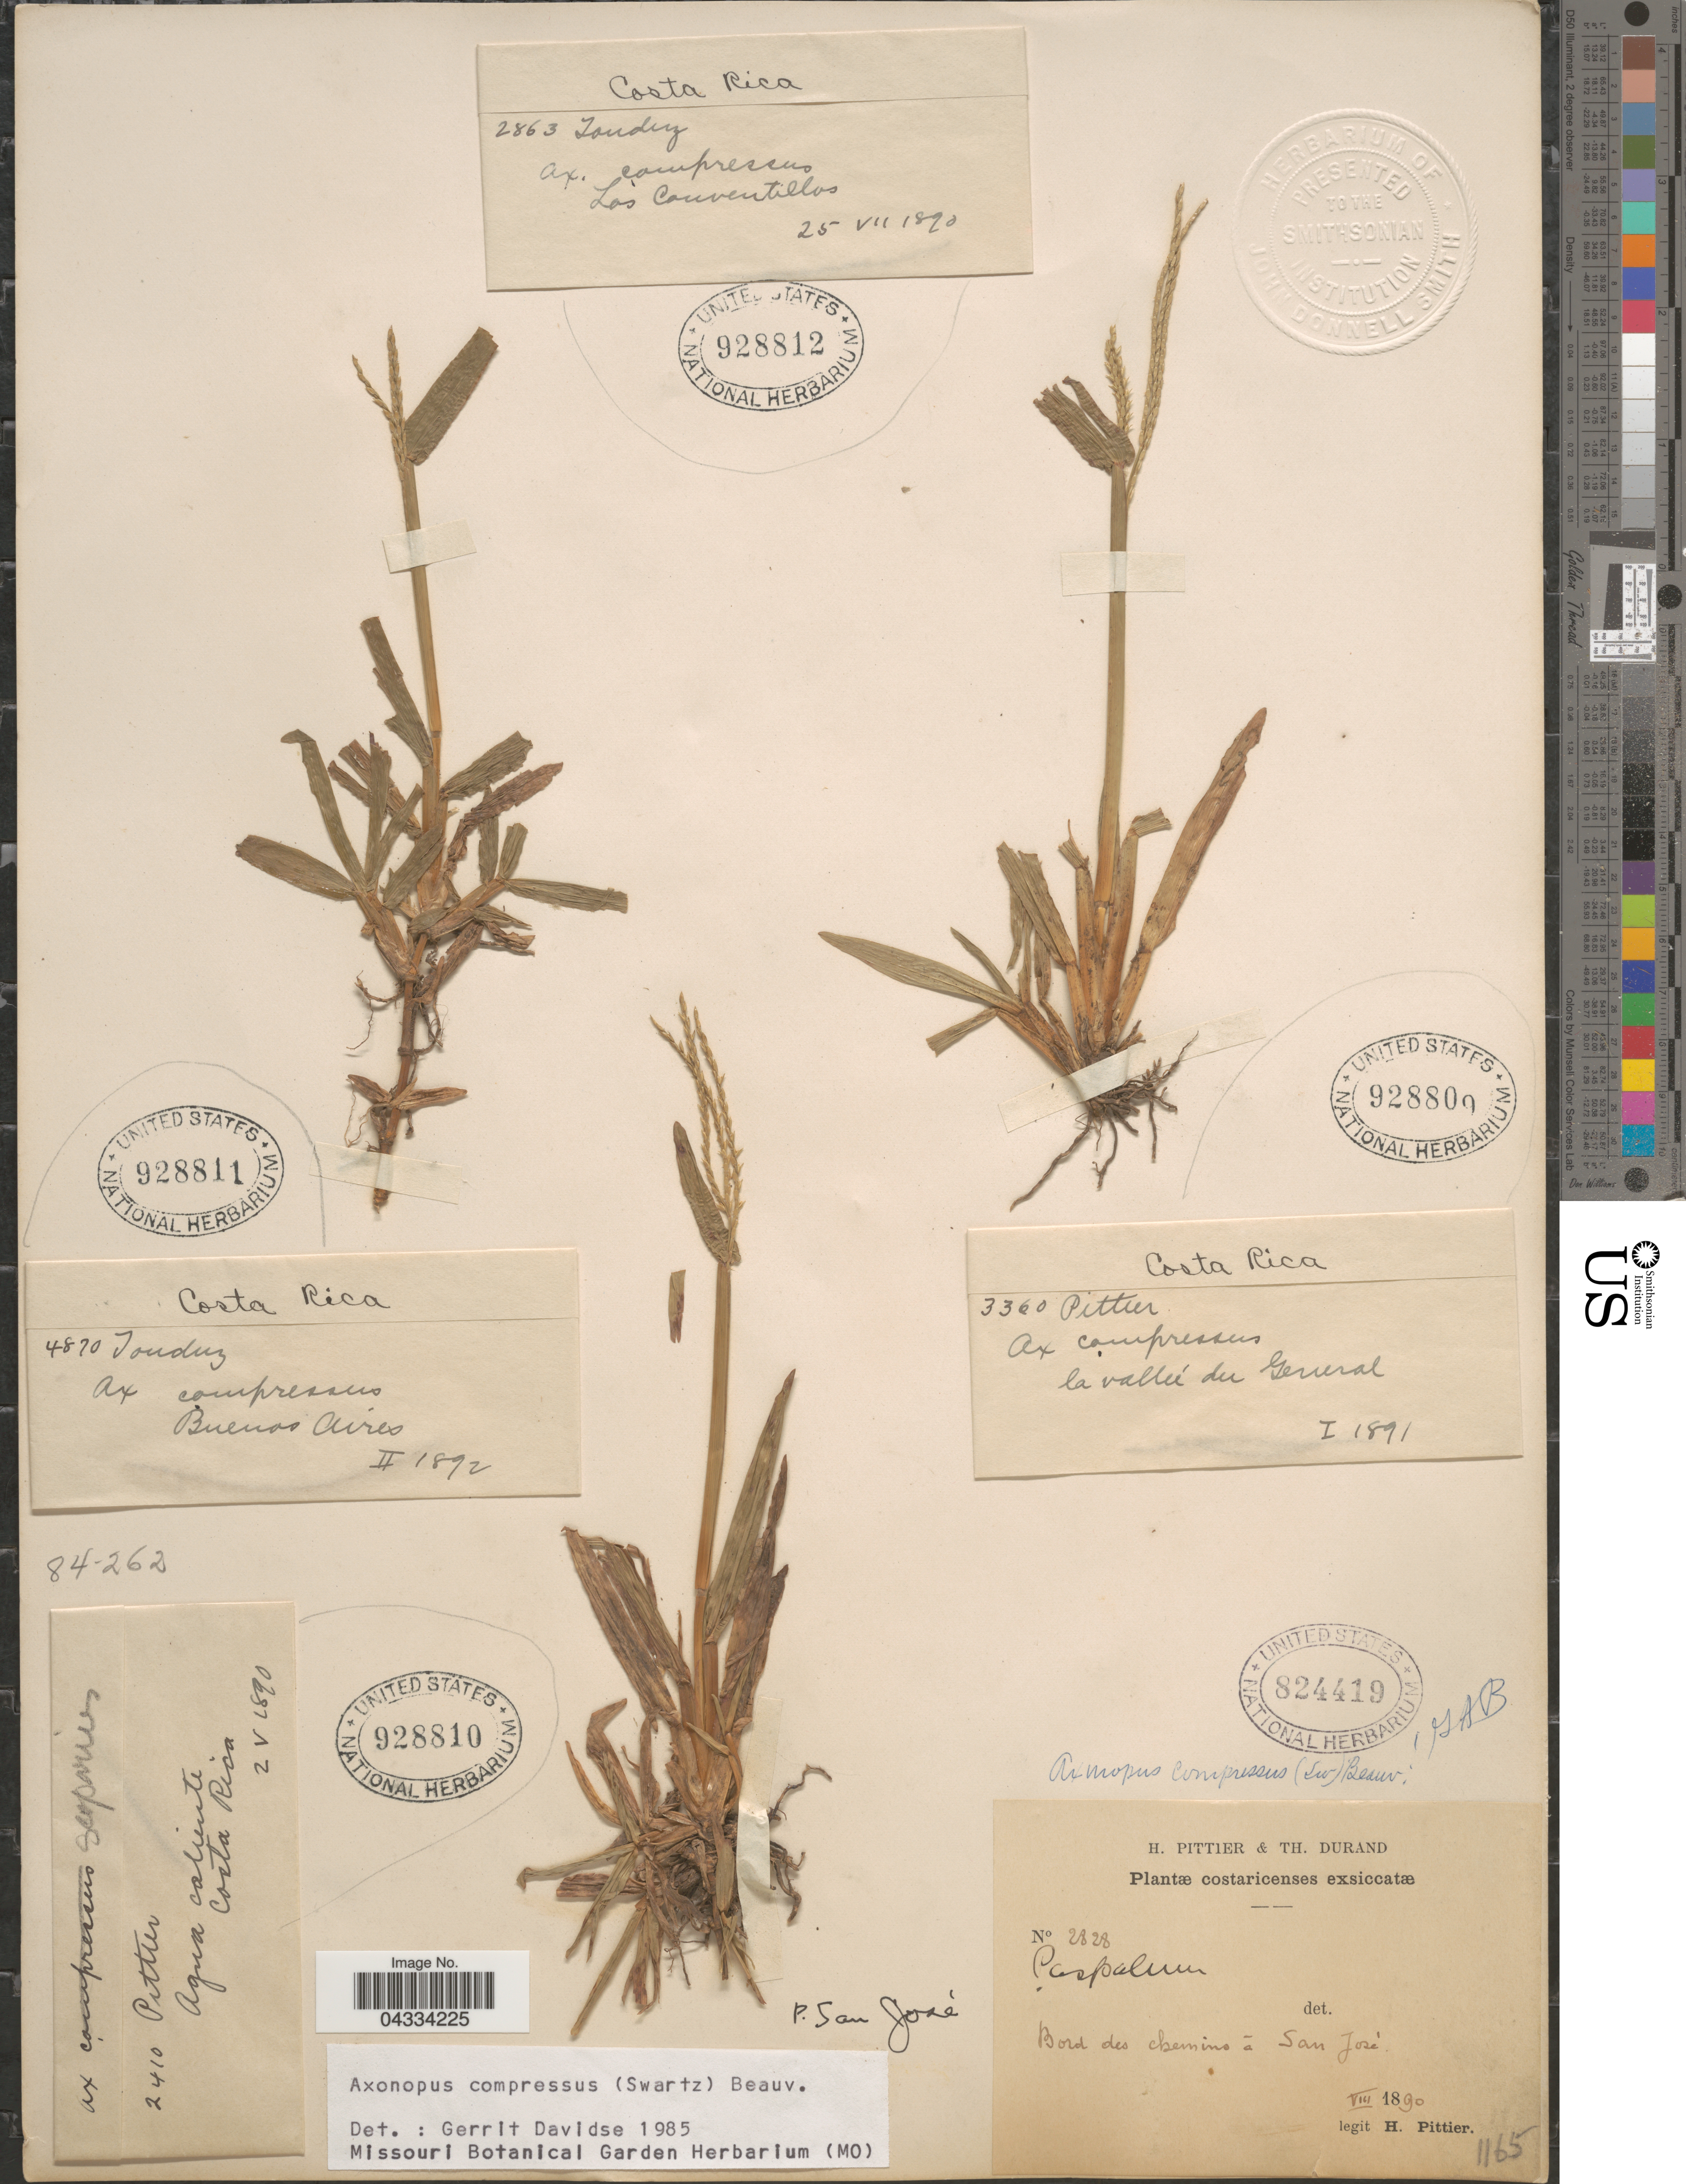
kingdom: Plantae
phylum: Tracheophyta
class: Liliopsida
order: Poales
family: Poaceae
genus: Axonopus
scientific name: Axonopus compressus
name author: (Sw.) P. Beauv.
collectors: Tonduz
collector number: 4870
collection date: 1892-02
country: Costa Rica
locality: Buenos Aires.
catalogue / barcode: US 928811-4